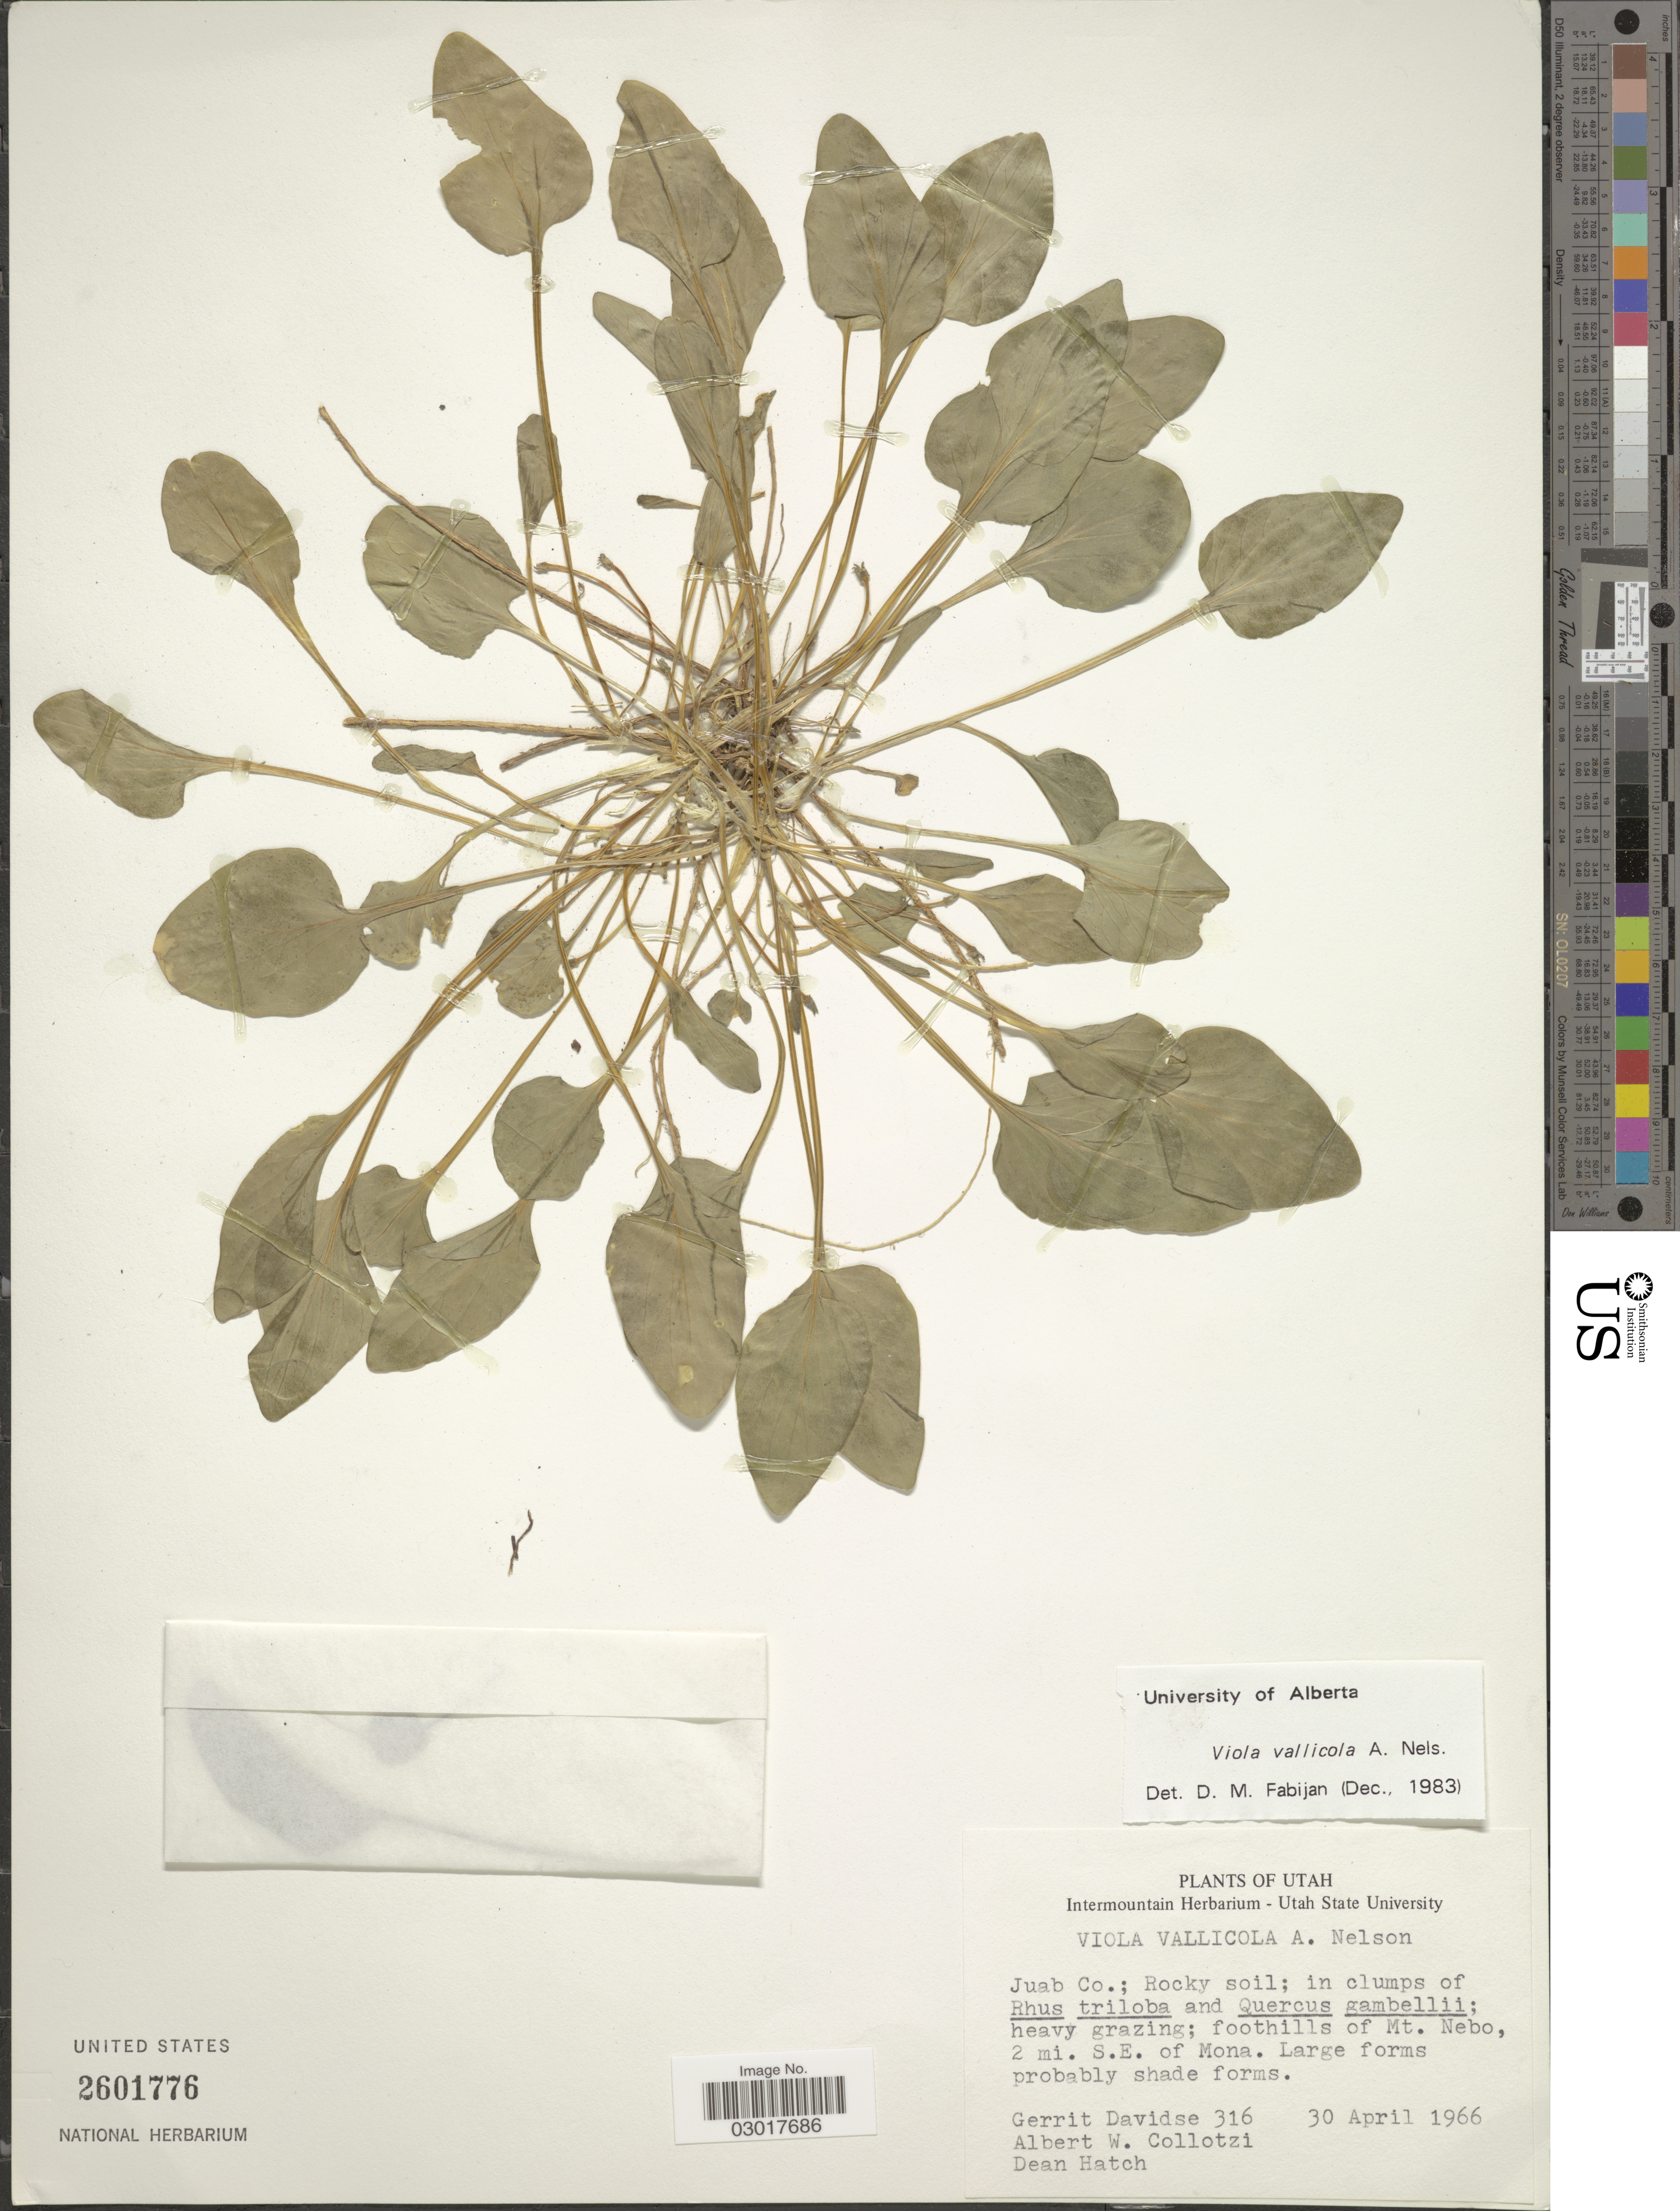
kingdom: Plantae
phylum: Tracheophyta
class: Magnoliopsida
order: Malpighiales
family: Violaceae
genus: Viola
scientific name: Viola vallicola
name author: A. Nelson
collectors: G. Davidse, A. W. Collotzi & D. Hatch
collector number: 316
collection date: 1966-04-30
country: United States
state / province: Utah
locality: Juab Co.; foothills of Mt. Nebo, 2 mi. S.E. of Mona.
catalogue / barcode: US 2601776